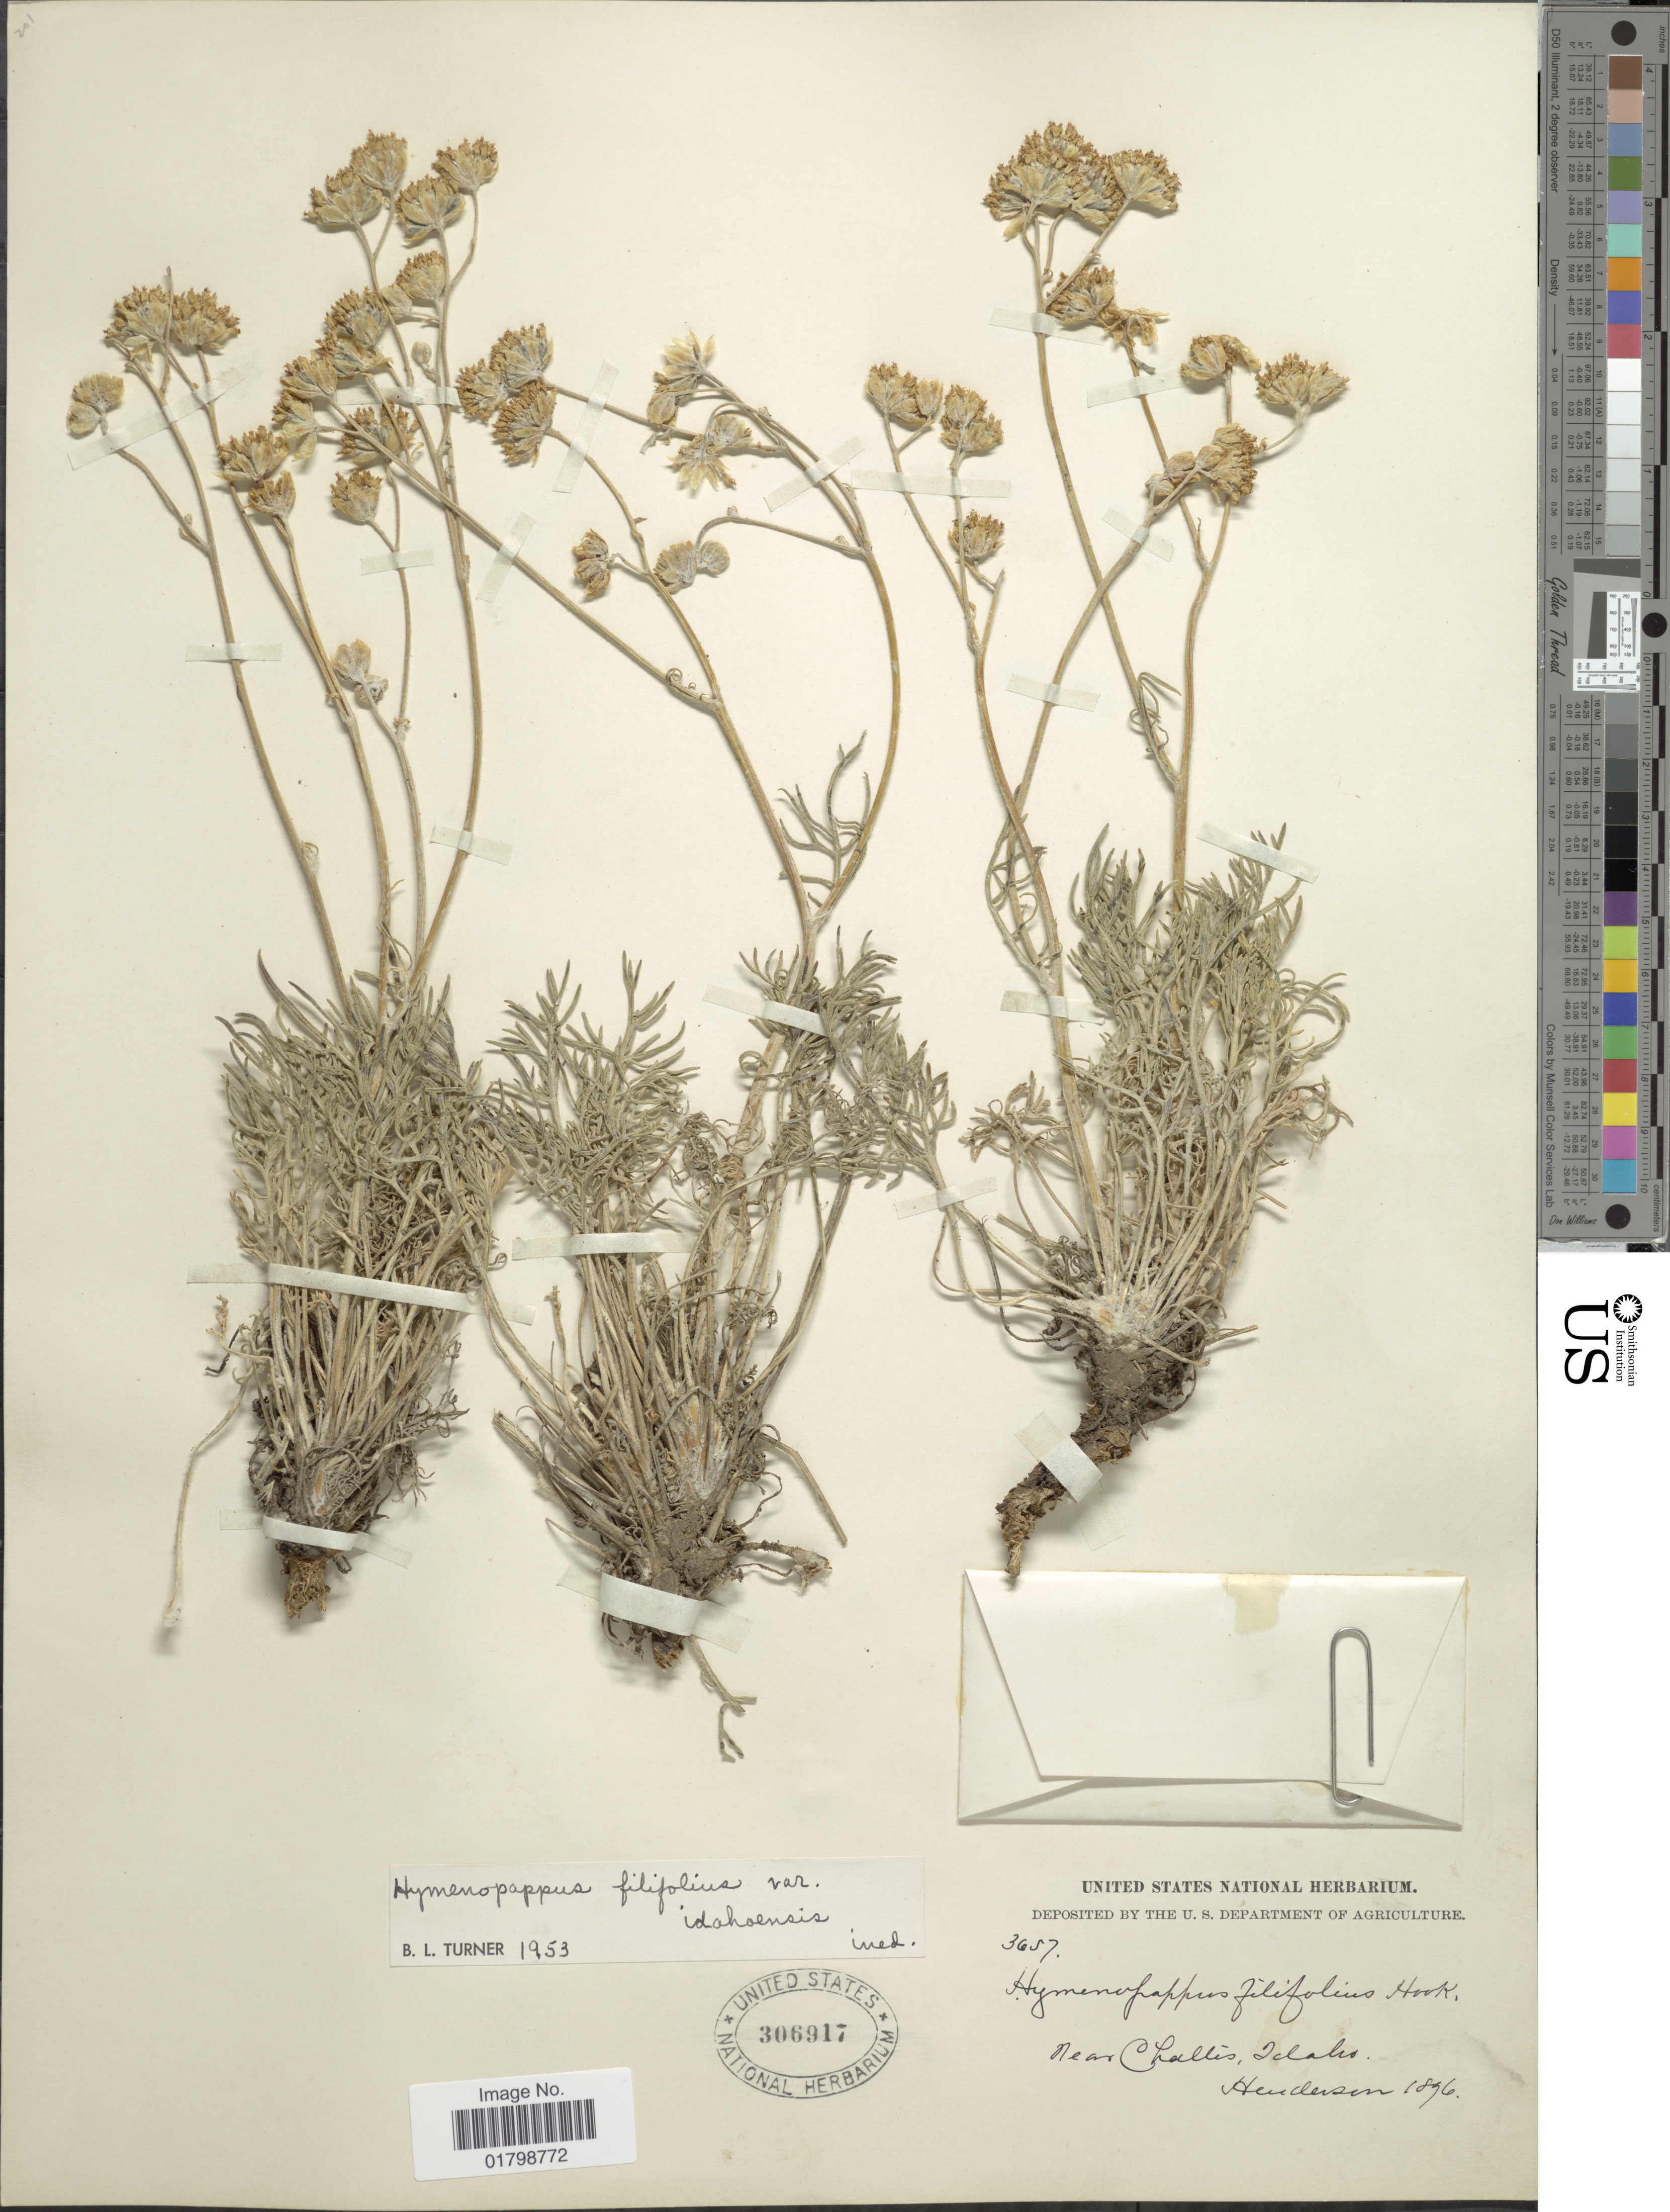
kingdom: Plantae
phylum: Tracheophyta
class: Magnoliopsida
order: Asterales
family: Asteraceae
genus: Hymenopappus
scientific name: Hymenopappus filifolius var. idahoensis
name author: B.L. Turner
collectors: Henderson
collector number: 3657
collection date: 1896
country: United States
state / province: Idaho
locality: Near Challis.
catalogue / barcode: US 306917